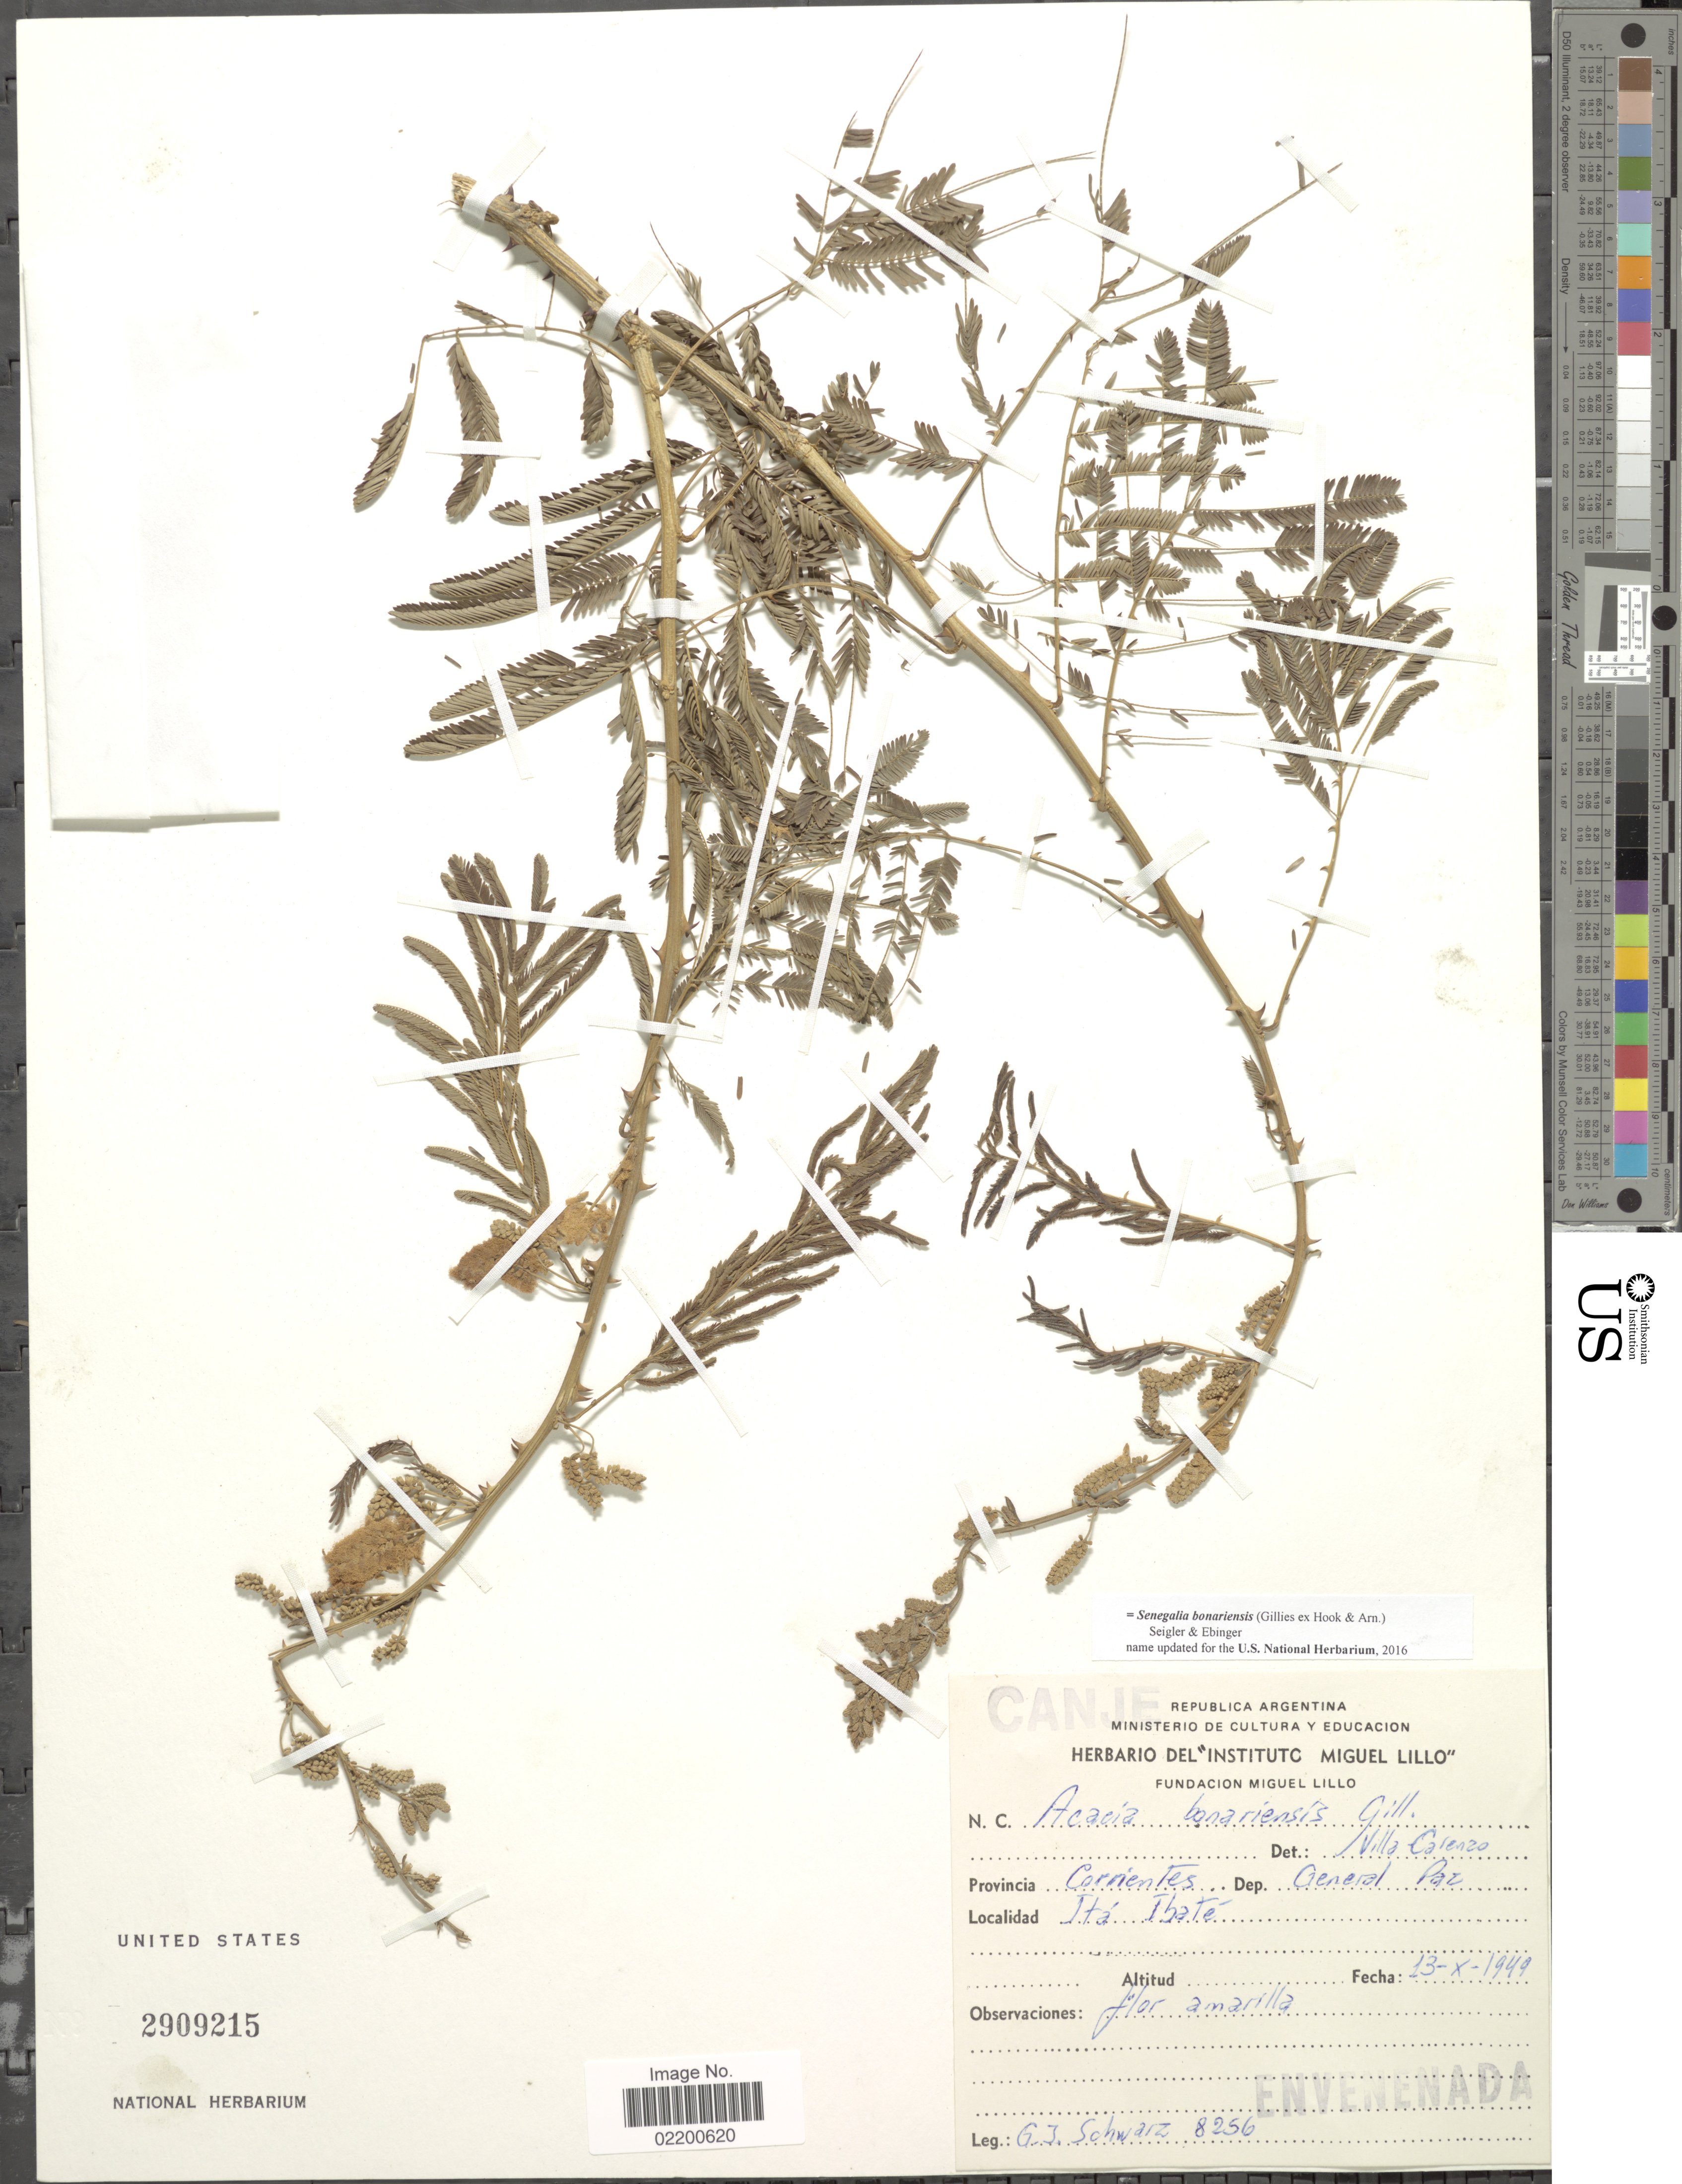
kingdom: Plantae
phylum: Tracheophyta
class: Magnoliopsida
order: Fabales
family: Fabaceae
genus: Senegalia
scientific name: Senegalia bonariensis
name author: (Gillies ex Hook. & Arn.) Seigler & Ebinger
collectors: G. J. Schwarz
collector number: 8256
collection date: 1949-10-13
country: Argentina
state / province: Corrientes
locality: Provincia Corrientes, Dep. General Paz, Ita Ibate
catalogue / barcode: US 2909215